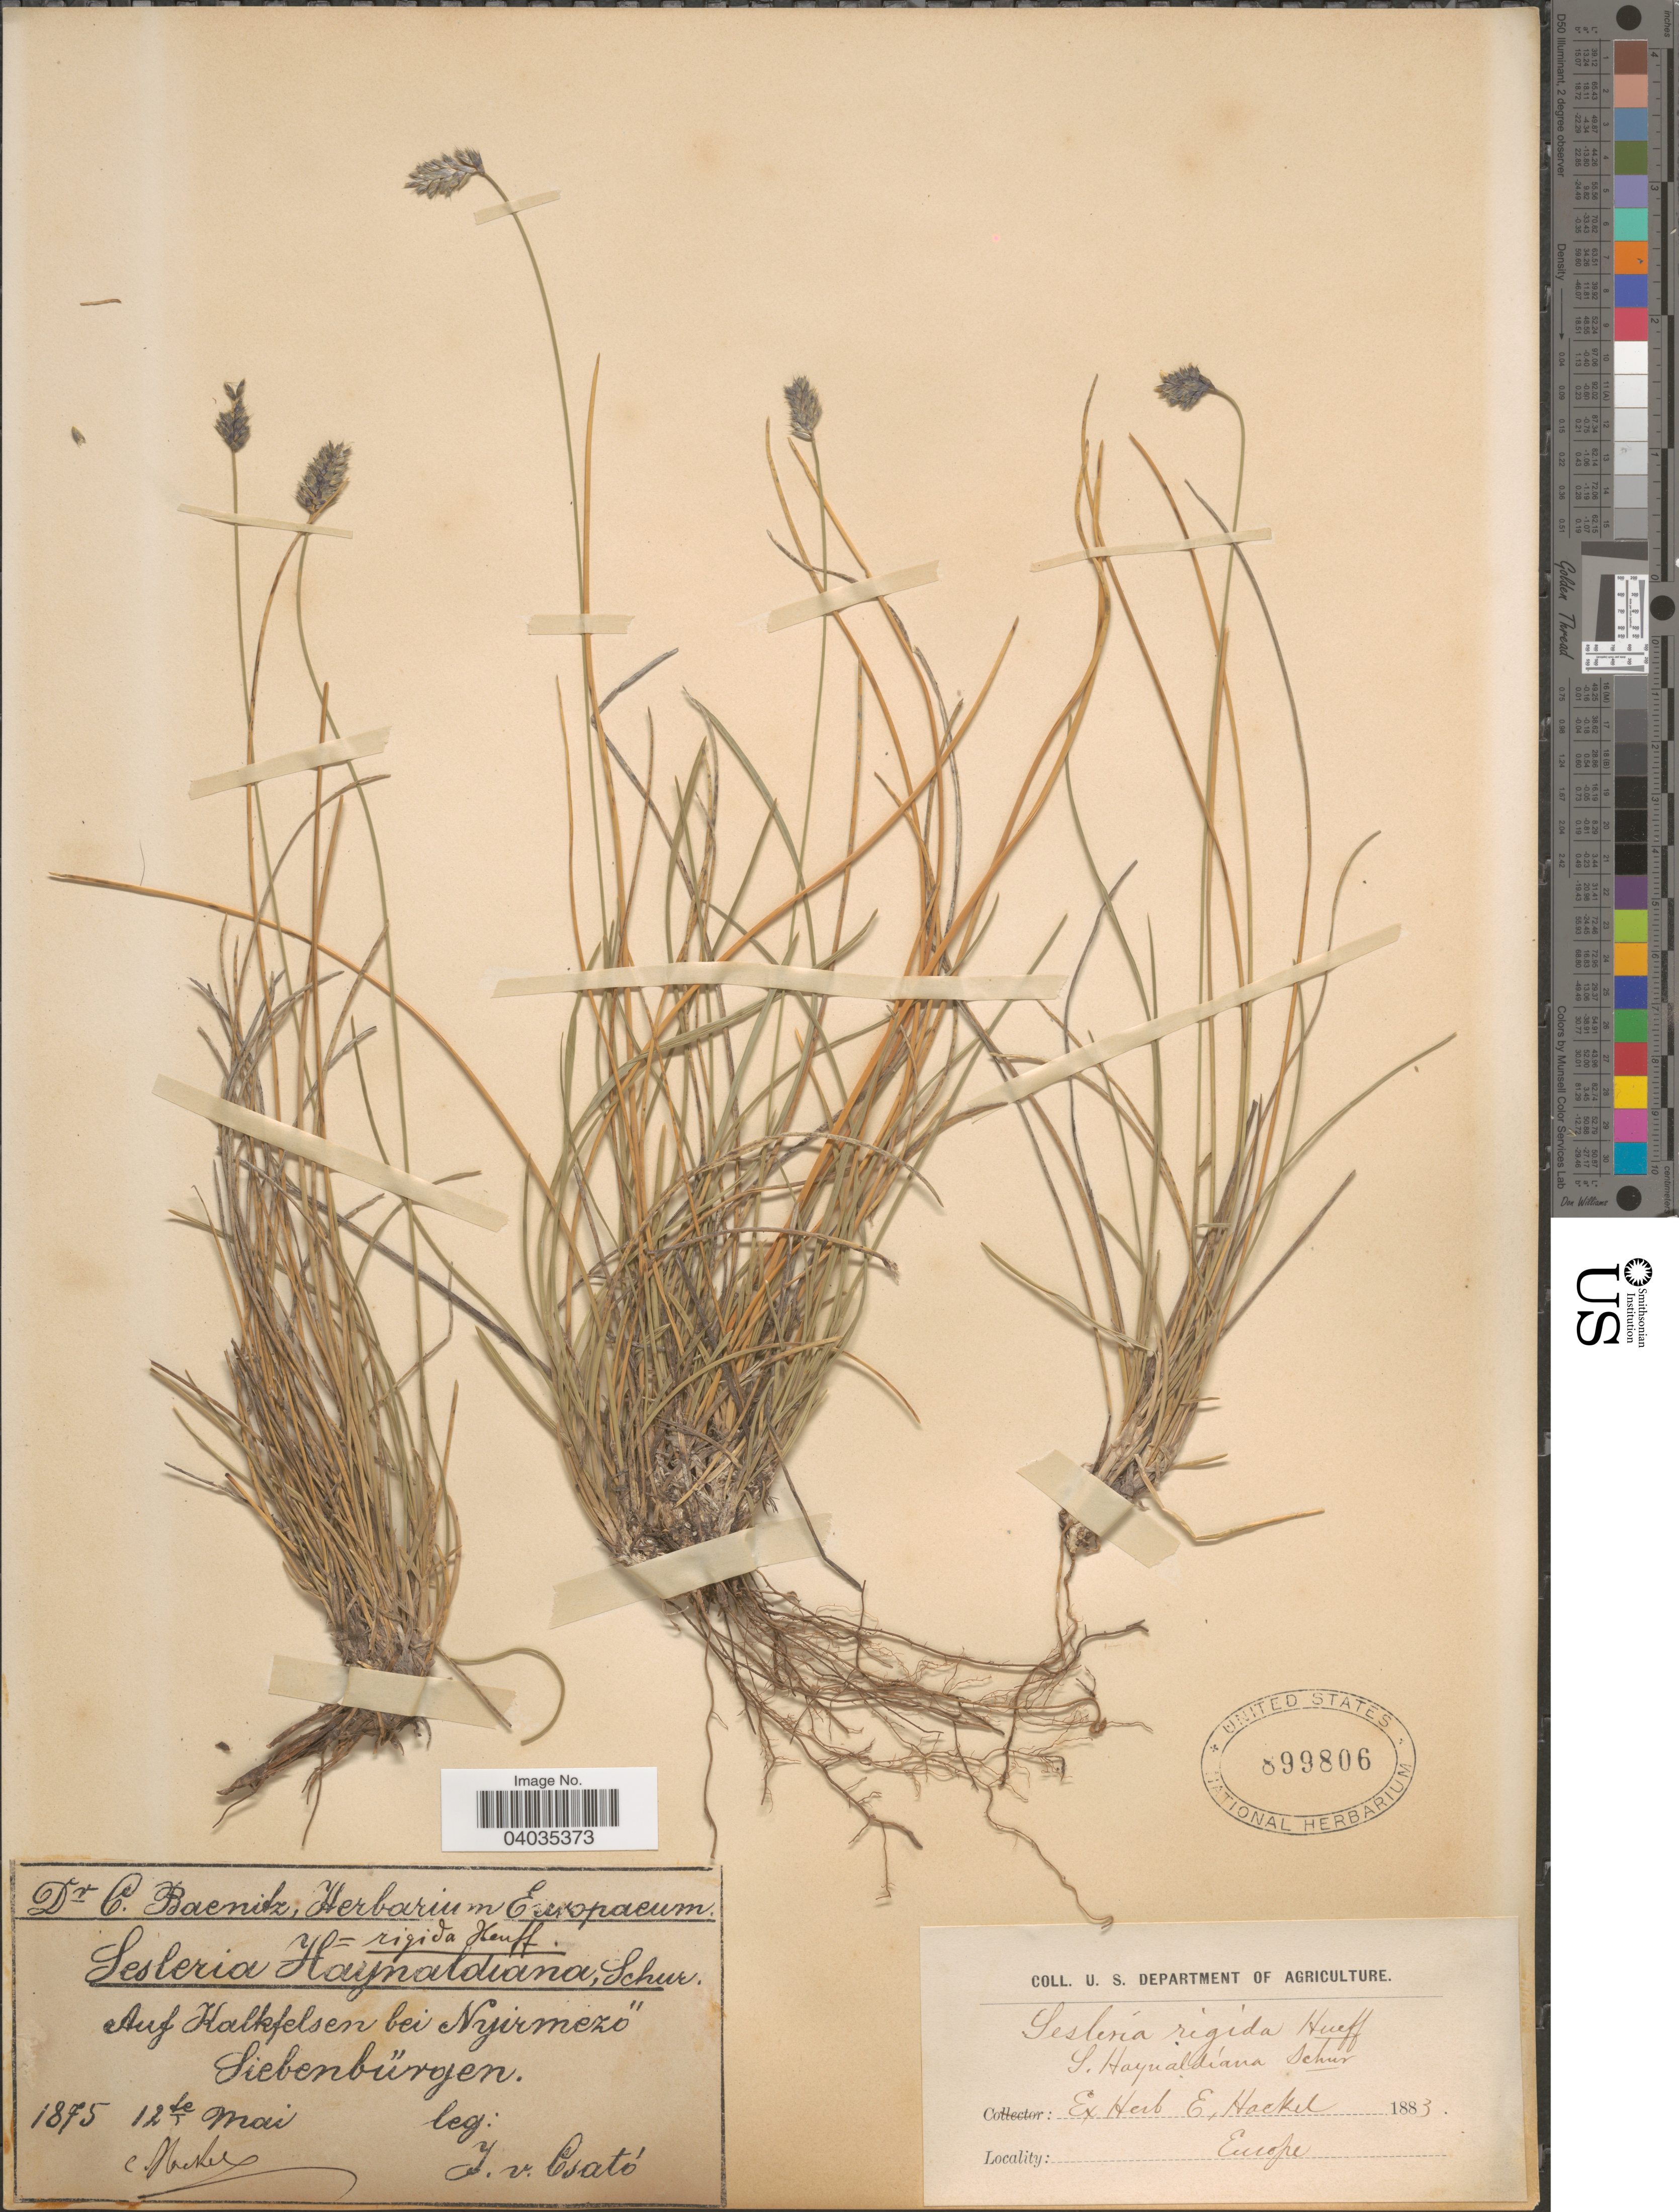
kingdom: Plantae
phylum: Tracheophyta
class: Liliopsida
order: Poales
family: Poaceae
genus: Sesleria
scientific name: Sesleria rigida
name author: Heuff. ex Rchb.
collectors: J. Csató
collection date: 1875-05-12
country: Romania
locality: Auf Kalkfelsen bei Nyirmezo Siebenbürgen. Europe.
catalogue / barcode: US 899806